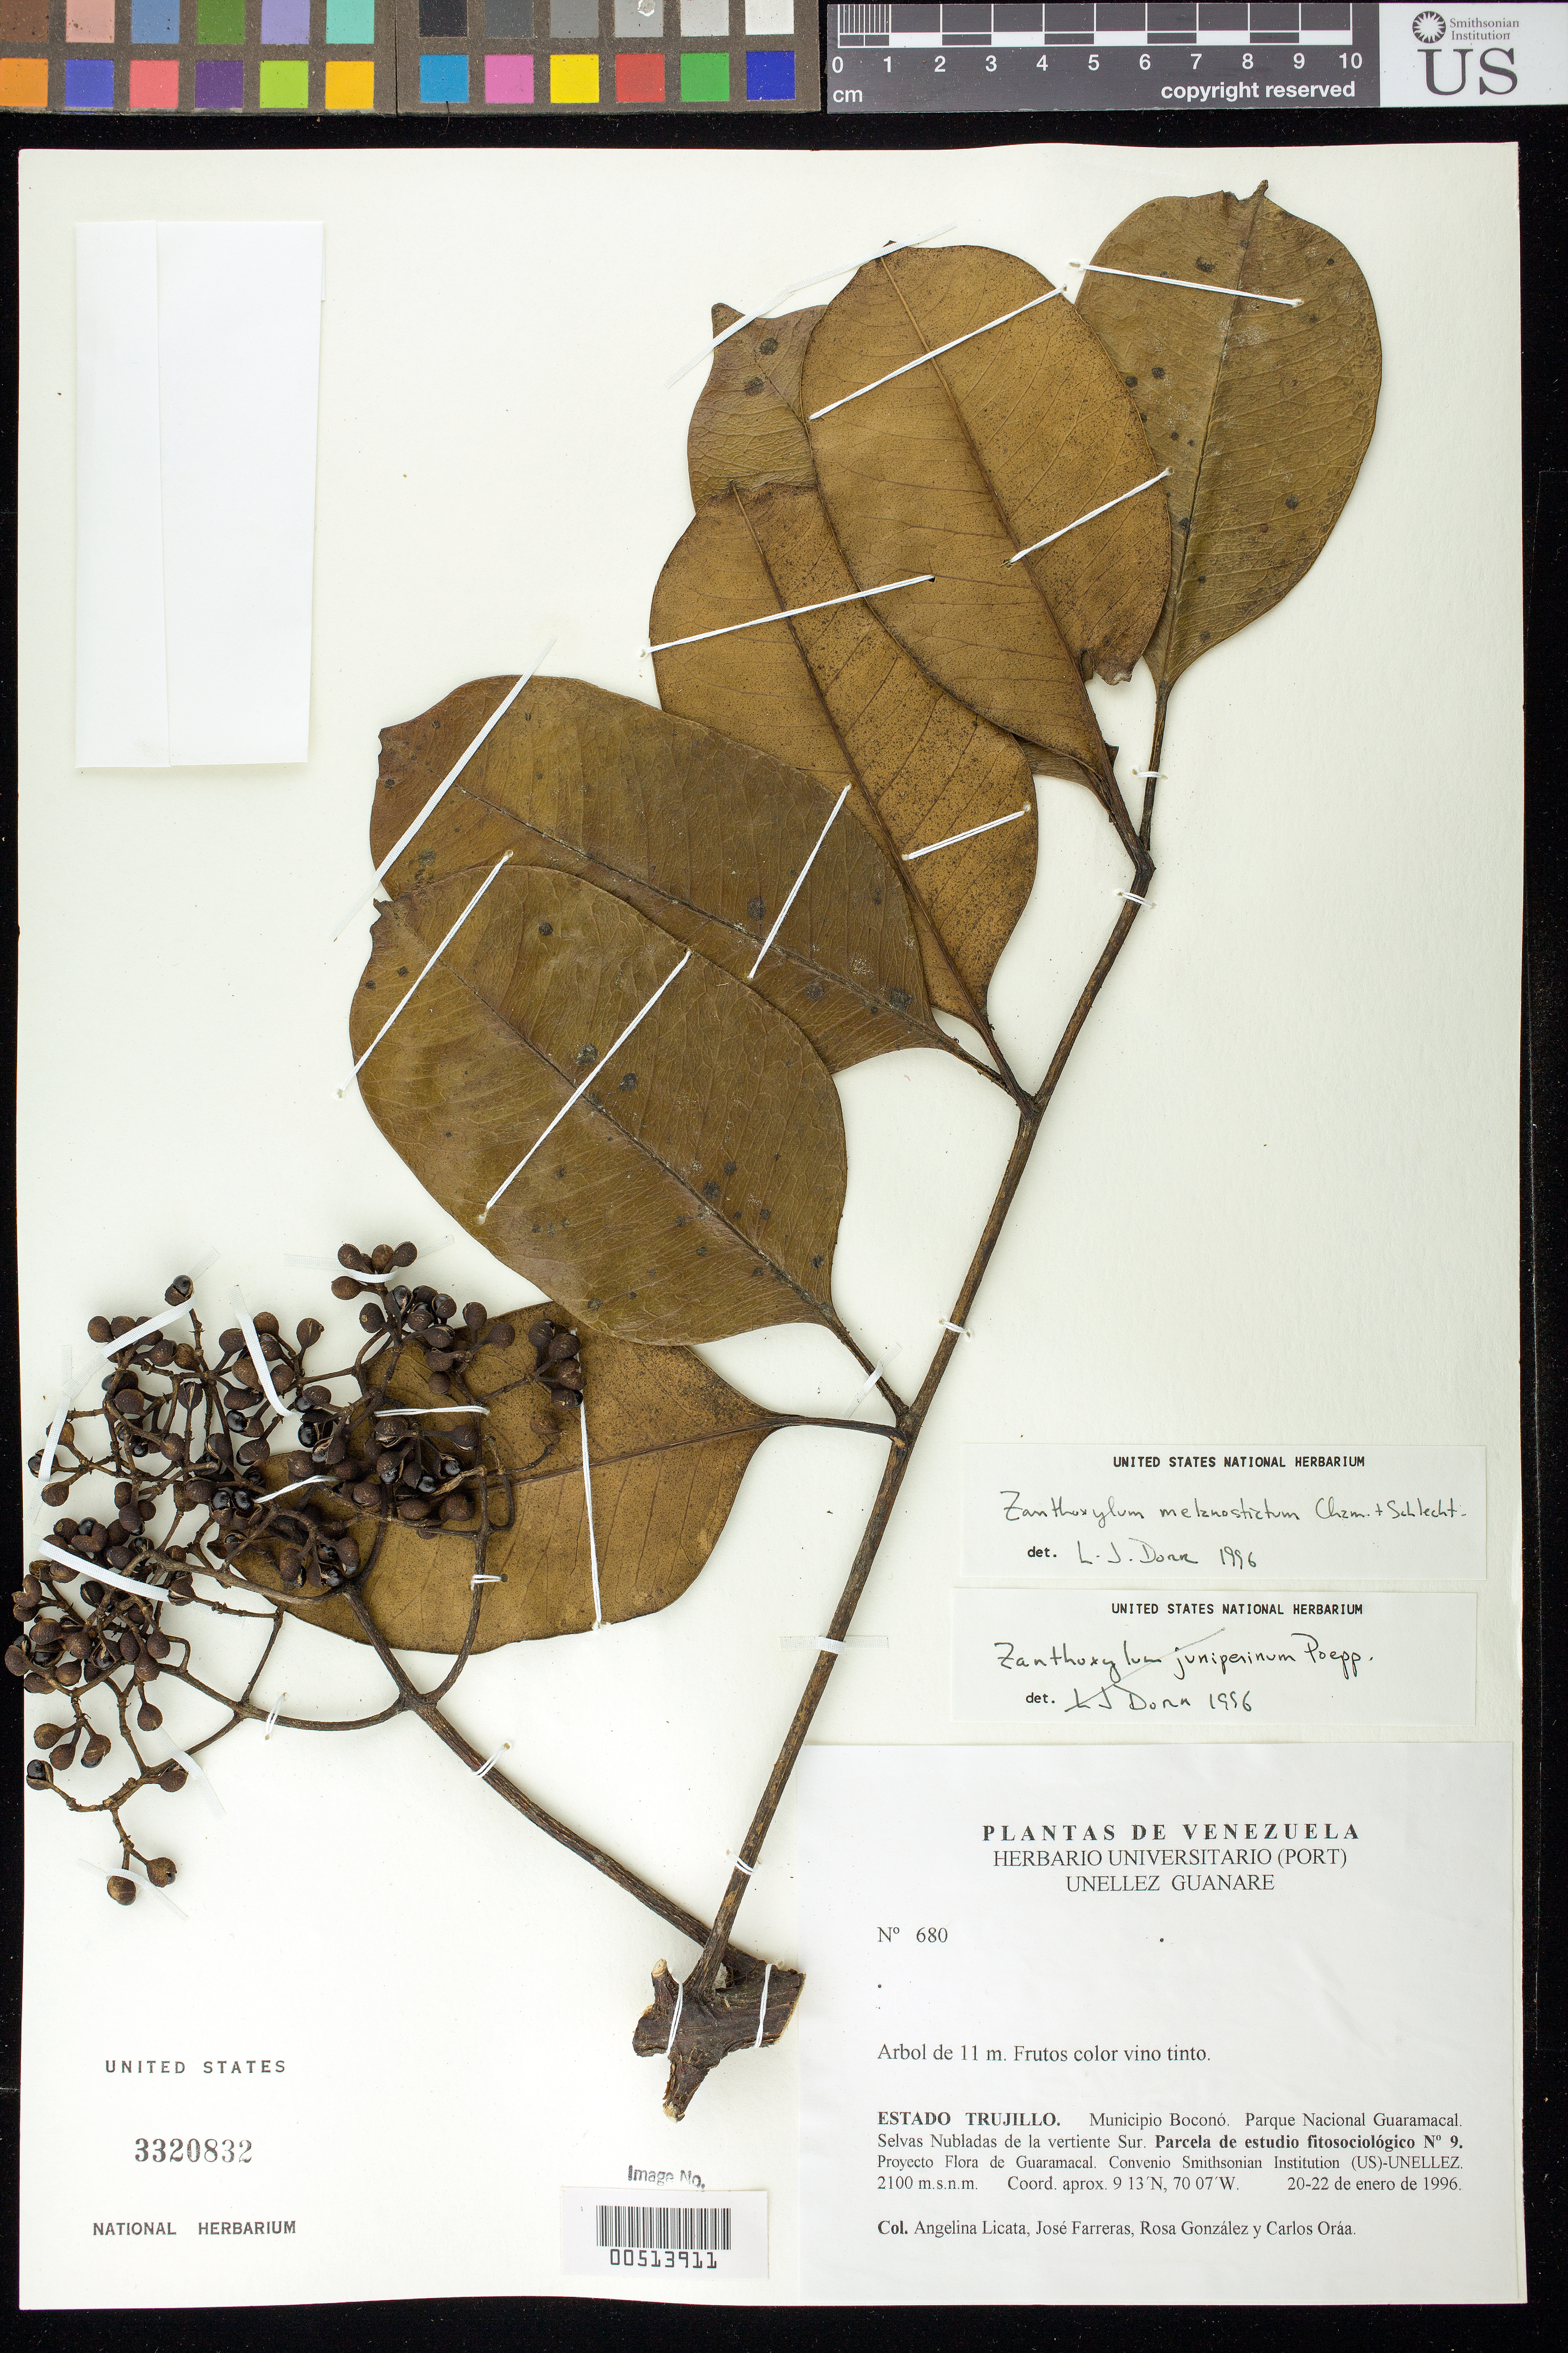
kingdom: Plantae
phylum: Tracheophyta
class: Magnoliopsida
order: Sapindales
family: Rutaceae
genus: Zanthoxylum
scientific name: Zanthoxylum melanostictum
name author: Schltdl. & Cham.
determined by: Dorr, L. J., (BOT), Smithsonian Institution - National Museum of Natural History (UNITED STATES)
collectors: A. Licata, J. Farreras, R. González & C. Oráa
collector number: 680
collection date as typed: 20 Jan 1996 to 22 Jan 1996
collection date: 1996-01-20/1996-01-22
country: Venezuela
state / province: Trujillo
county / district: Boconó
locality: Parque Nacional Guaramacal, vertiente S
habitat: Selva Nubladas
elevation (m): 2100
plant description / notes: PORT, US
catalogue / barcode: US 3320832